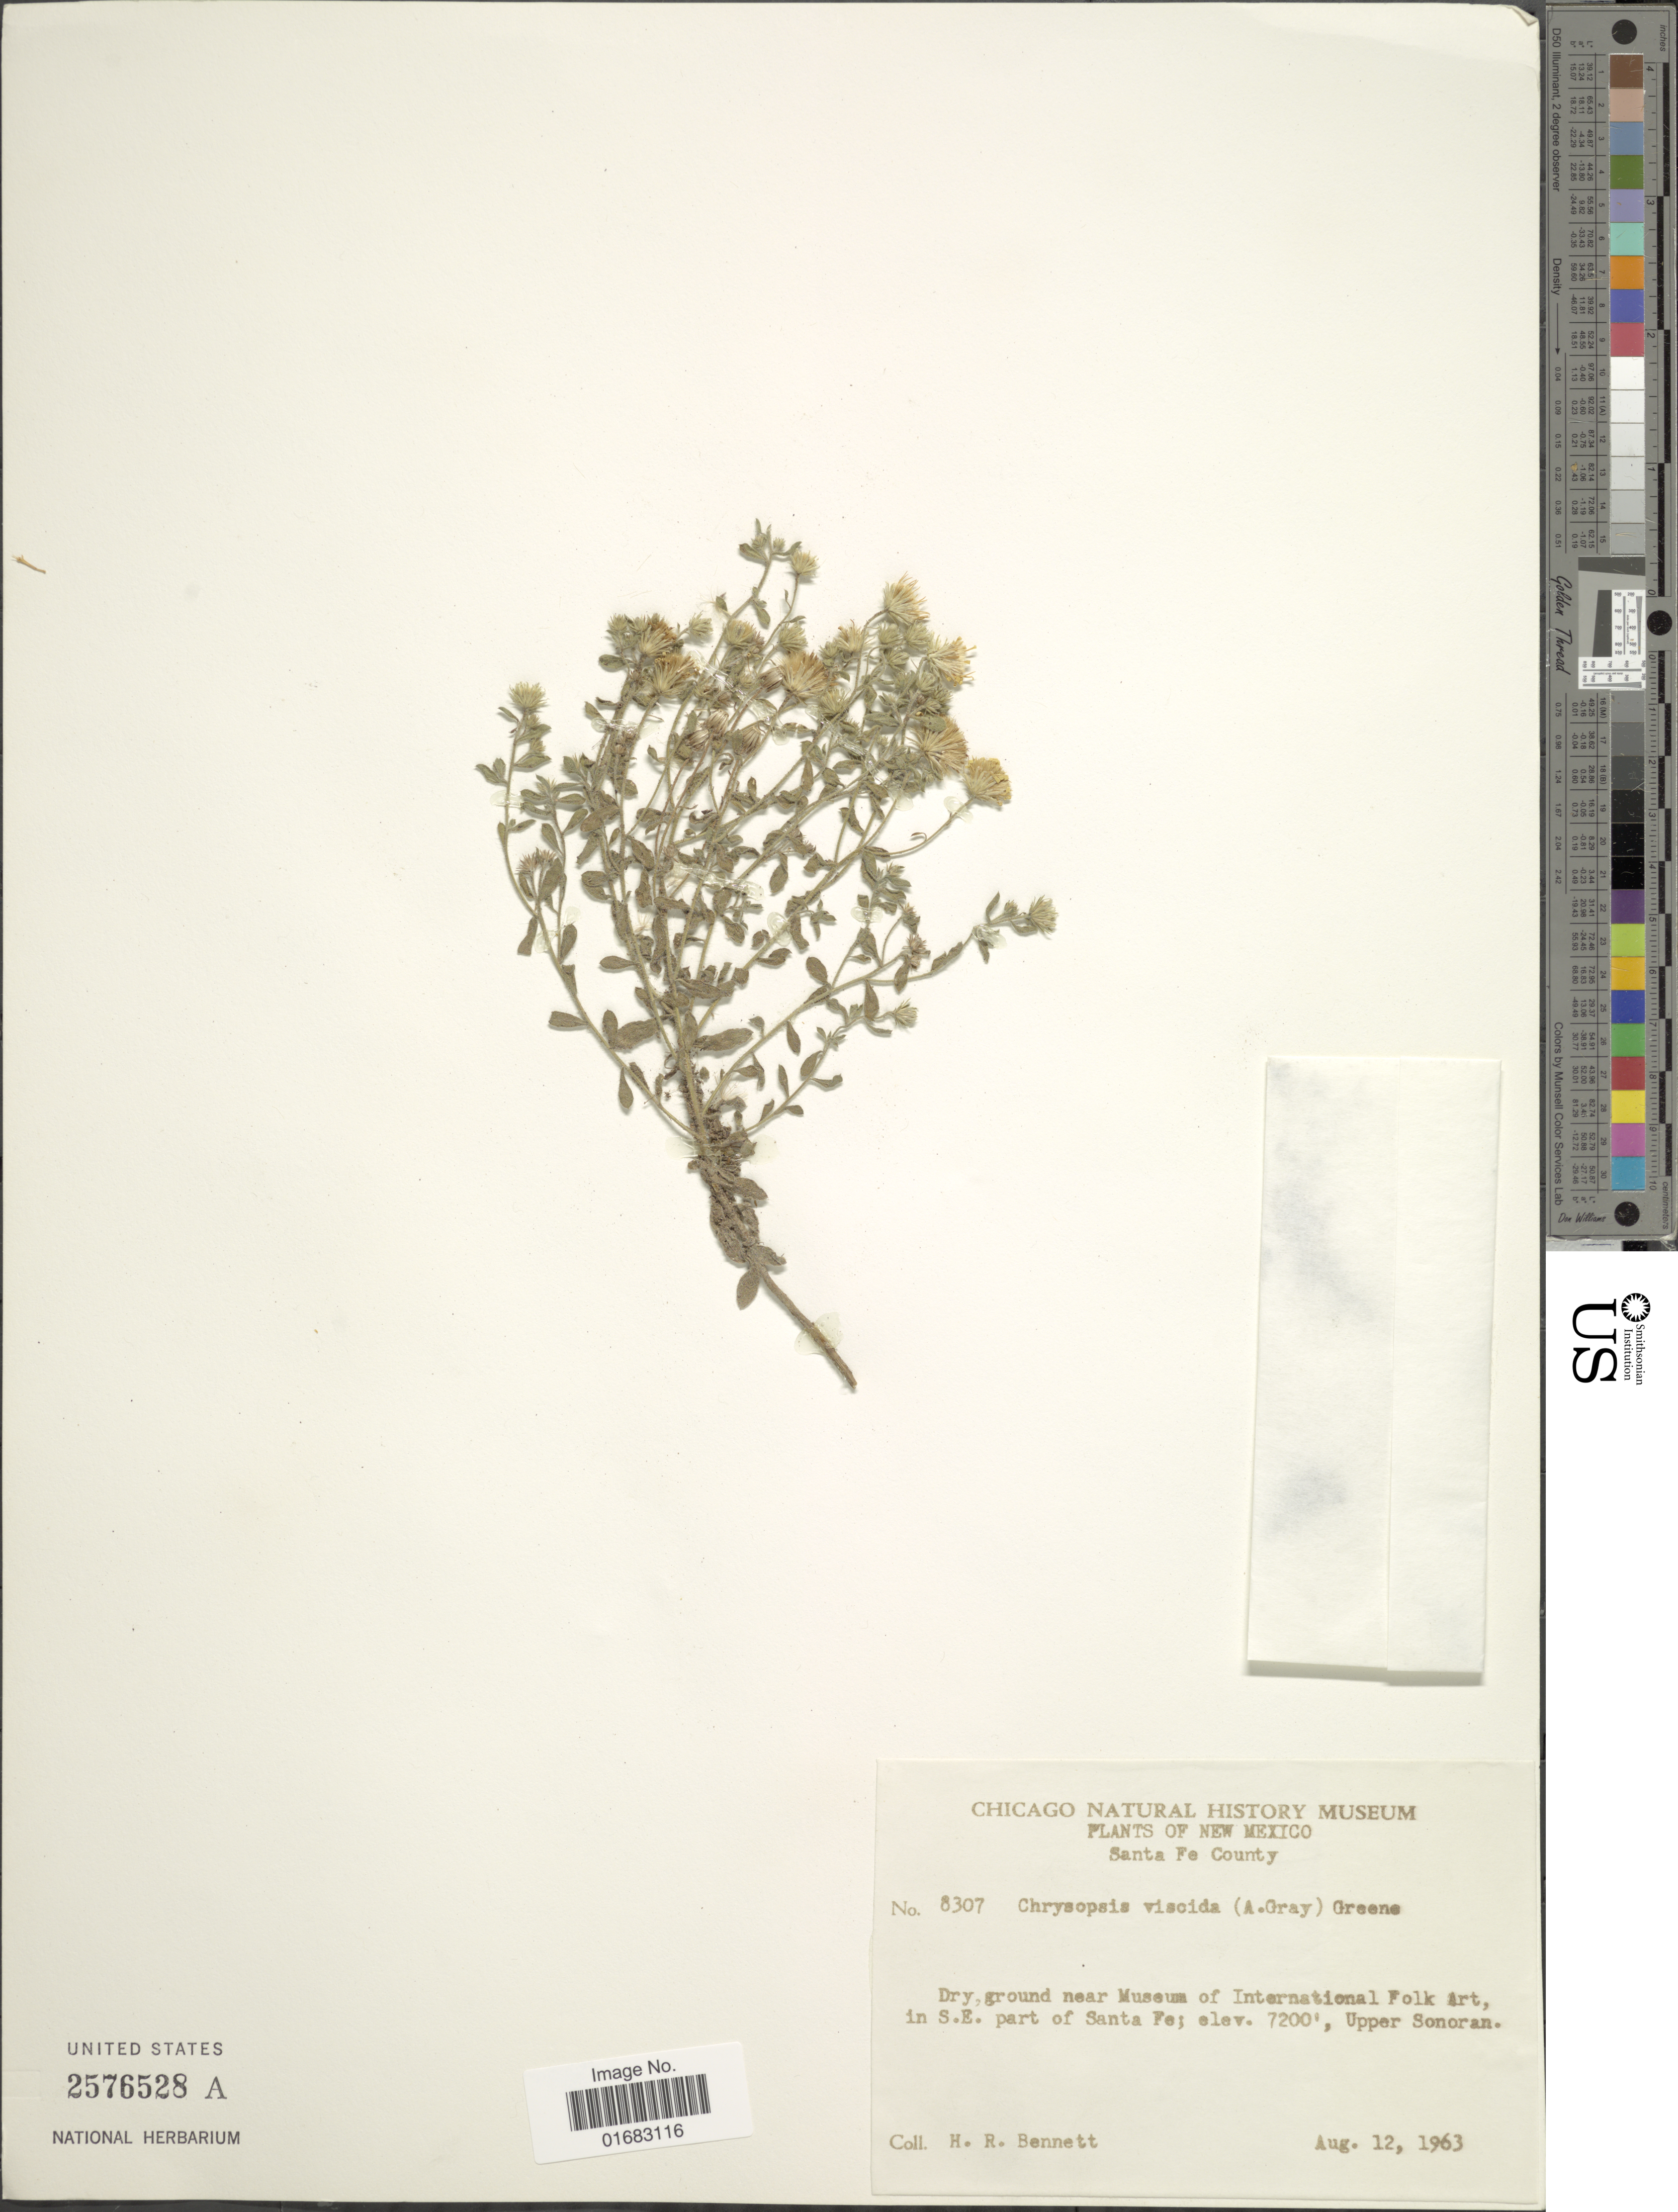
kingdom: Plantae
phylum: Tracheophyta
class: Magnoliopsida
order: Asterales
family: Asteraceae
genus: Heterotheca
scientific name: Heterotheca viscida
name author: (A. Gray) V.L. Harms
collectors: L. Hinckley & H. R. Bennett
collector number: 8307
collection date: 1963-08-12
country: United States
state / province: New Mexico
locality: New Mexico. Santa Fe County. Open ground near Museum of International Folk Art, in S. E. part of Santa Fe. Upper Sonoran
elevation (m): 2195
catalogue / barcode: US 2576528A